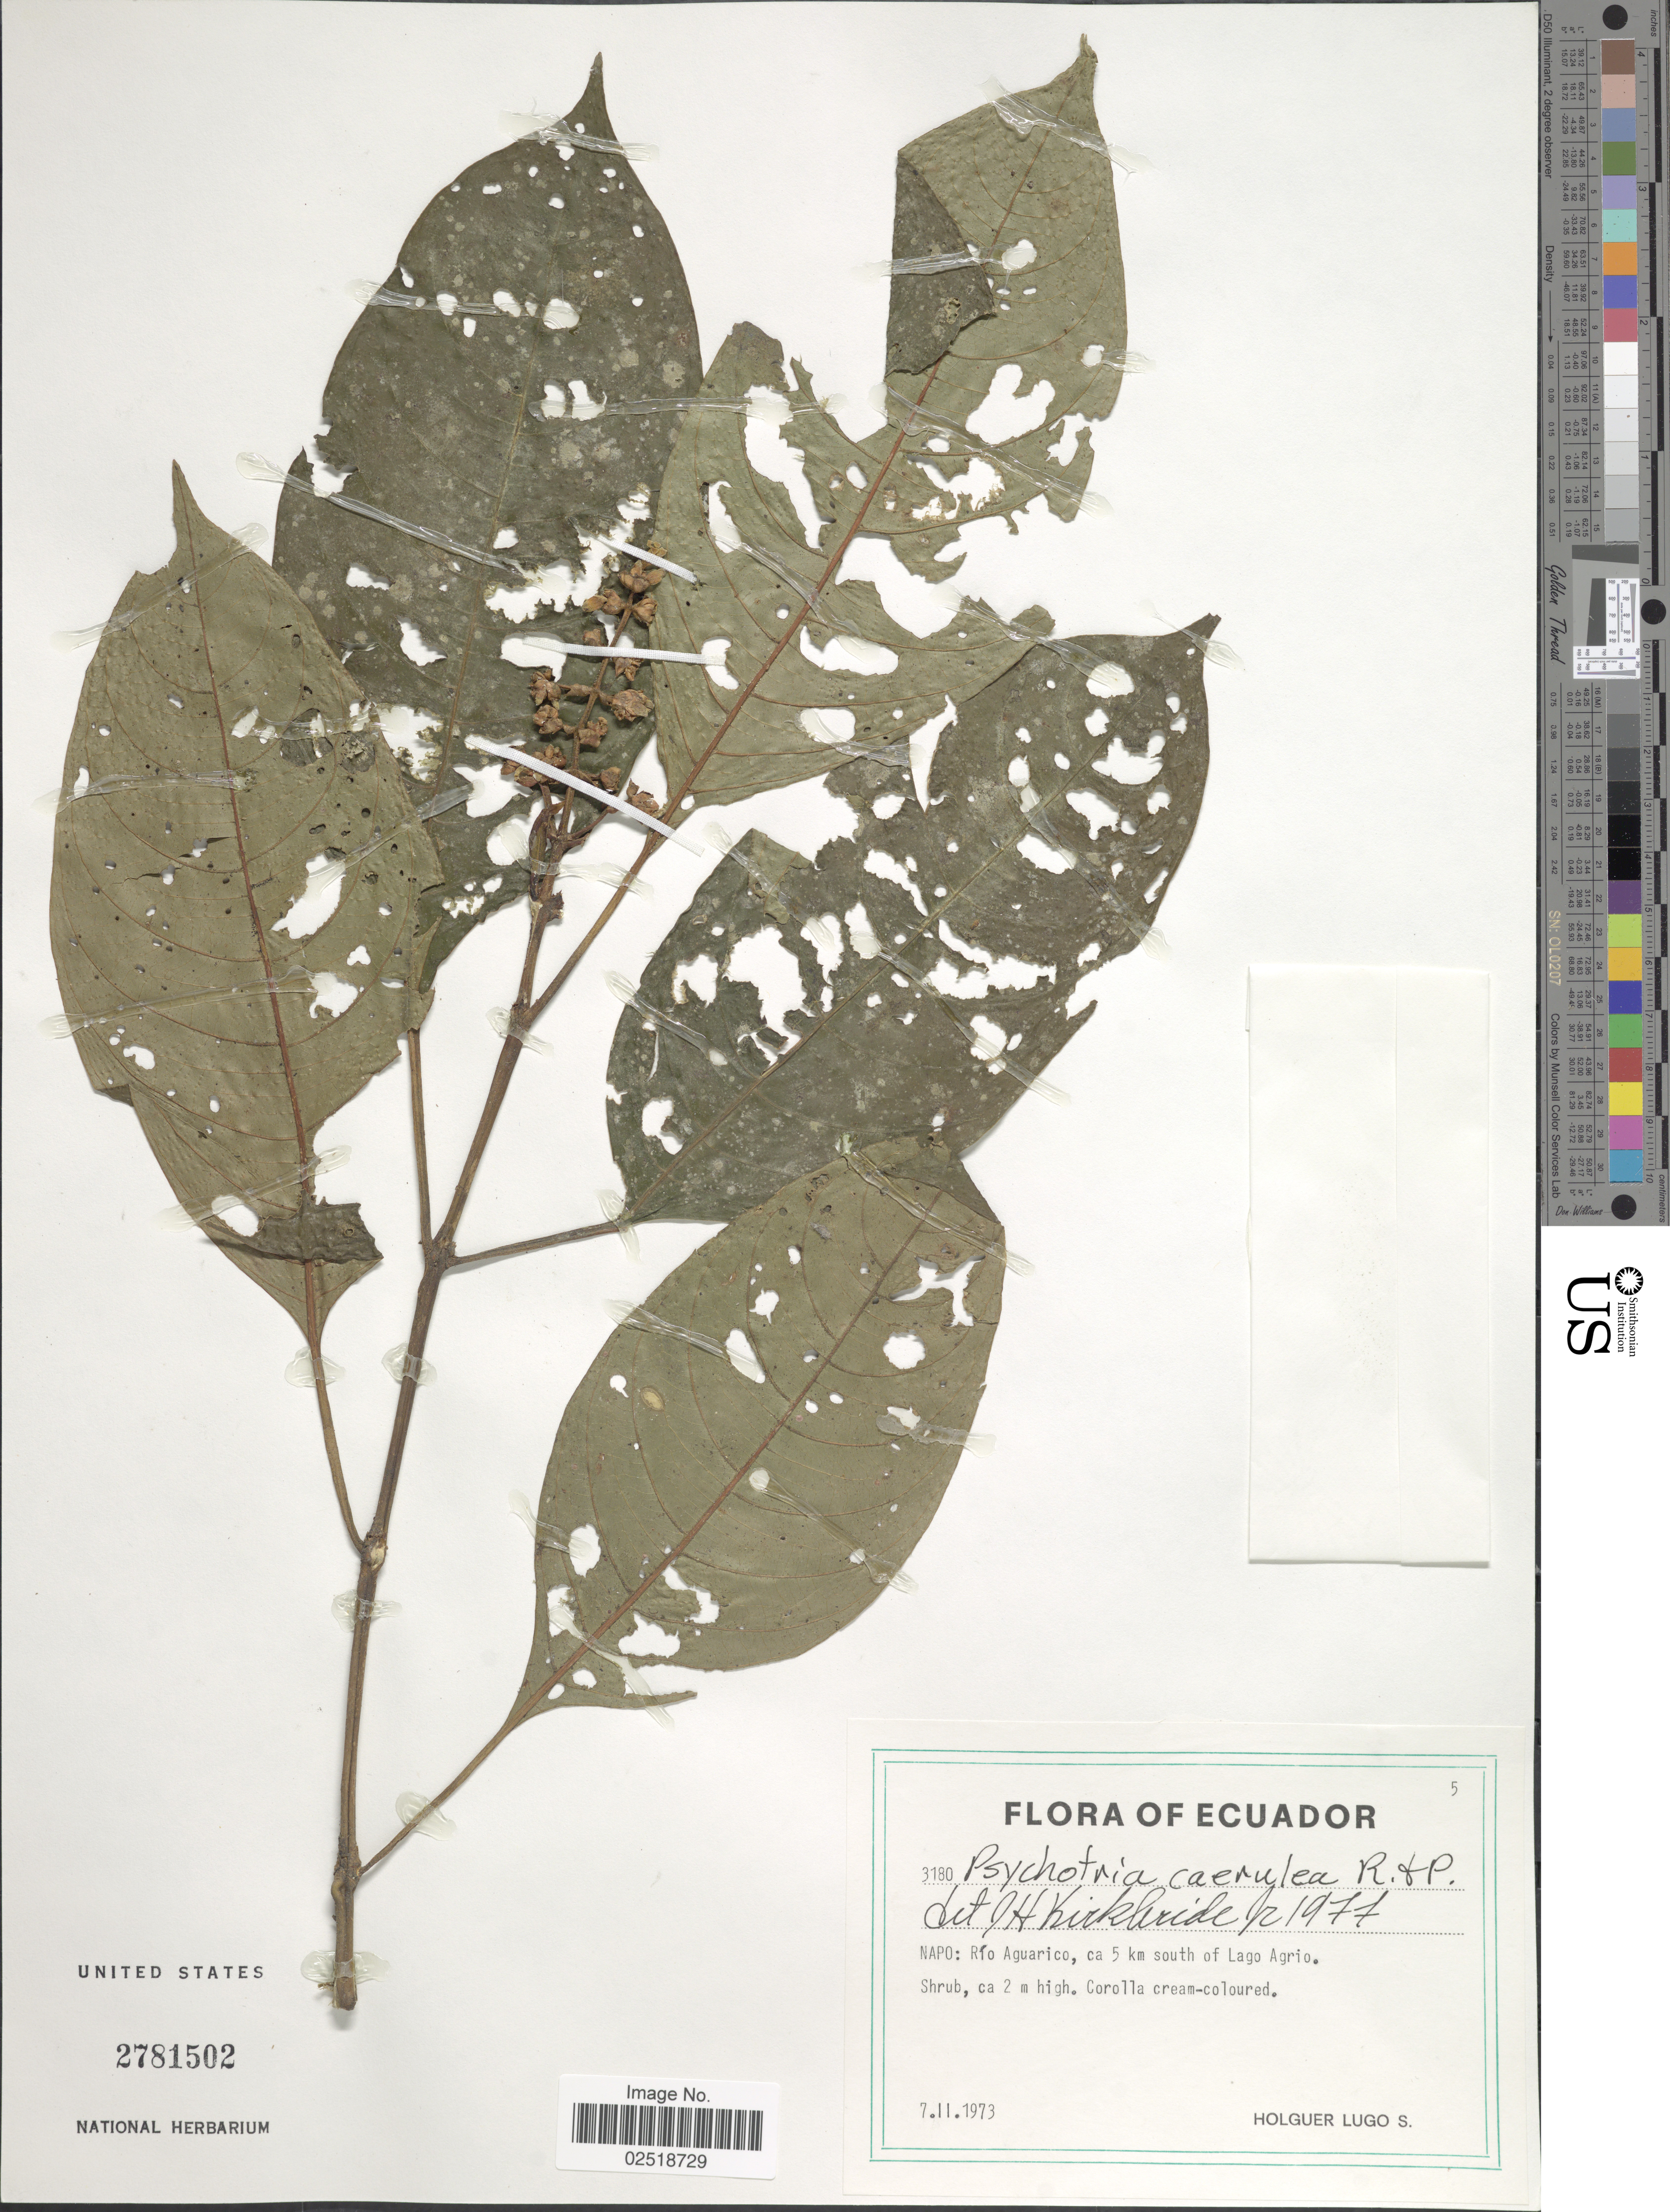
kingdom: Plantae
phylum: Tracheophyta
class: Magnoliopsida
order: Gentianales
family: Rubiaceae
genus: Psychotria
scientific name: Psychotria caerulea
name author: Ruiz & Pav.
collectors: H. Lugo S.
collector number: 3180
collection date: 1973-02-07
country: Ecuador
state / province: Napo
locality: Río Aguarico, ca. 5 km south of Lago Agrio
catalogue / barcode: US 2781502